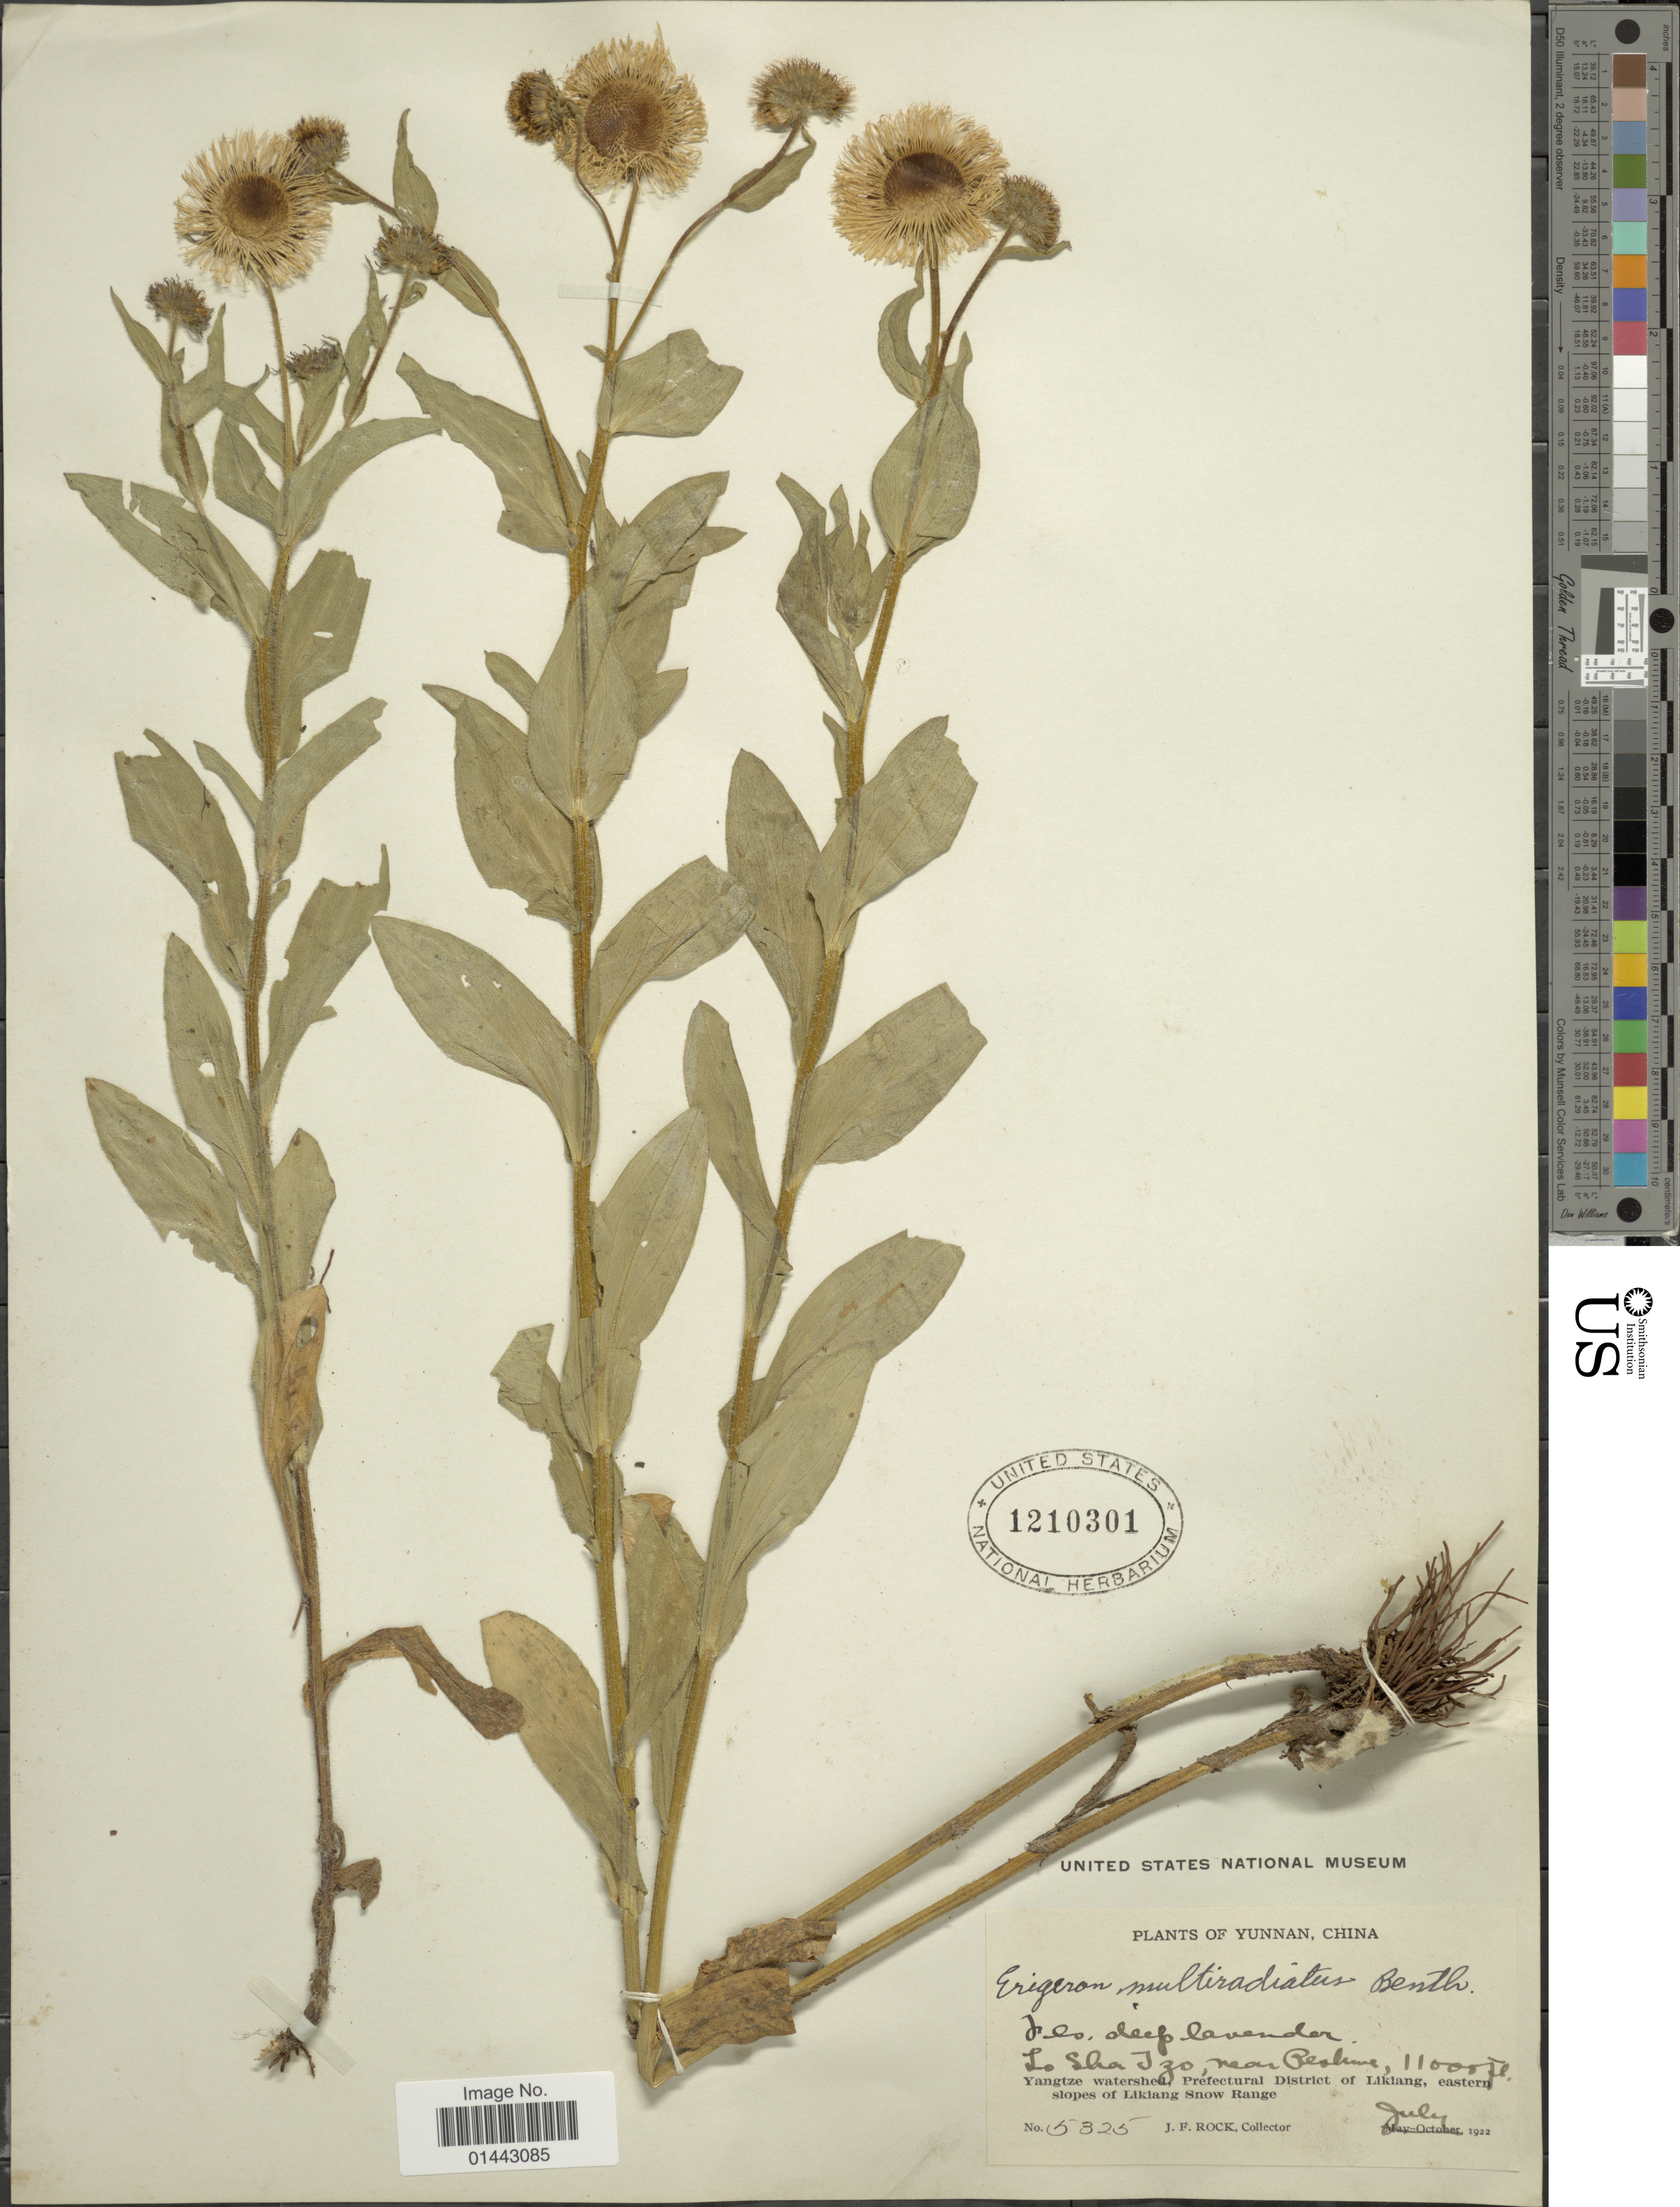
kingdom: Plantae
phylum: Tracheophyta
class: Magnoliopsida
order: Asterales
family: Asteraceae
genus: Erigeron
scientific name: Erigeron multiradiatus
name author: (Lindl. ex DC.) Benth. ex C.B. Clarke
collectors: J. Rock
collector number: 5325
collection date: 1922-07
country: China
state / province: Yunnan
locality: Lo Sha Izo, near Reshma, Yangtze watershed, Perfectural District of Likiang, eastern slopes of Likiang Snow Range.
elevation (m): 3353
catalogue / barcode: US 1210301